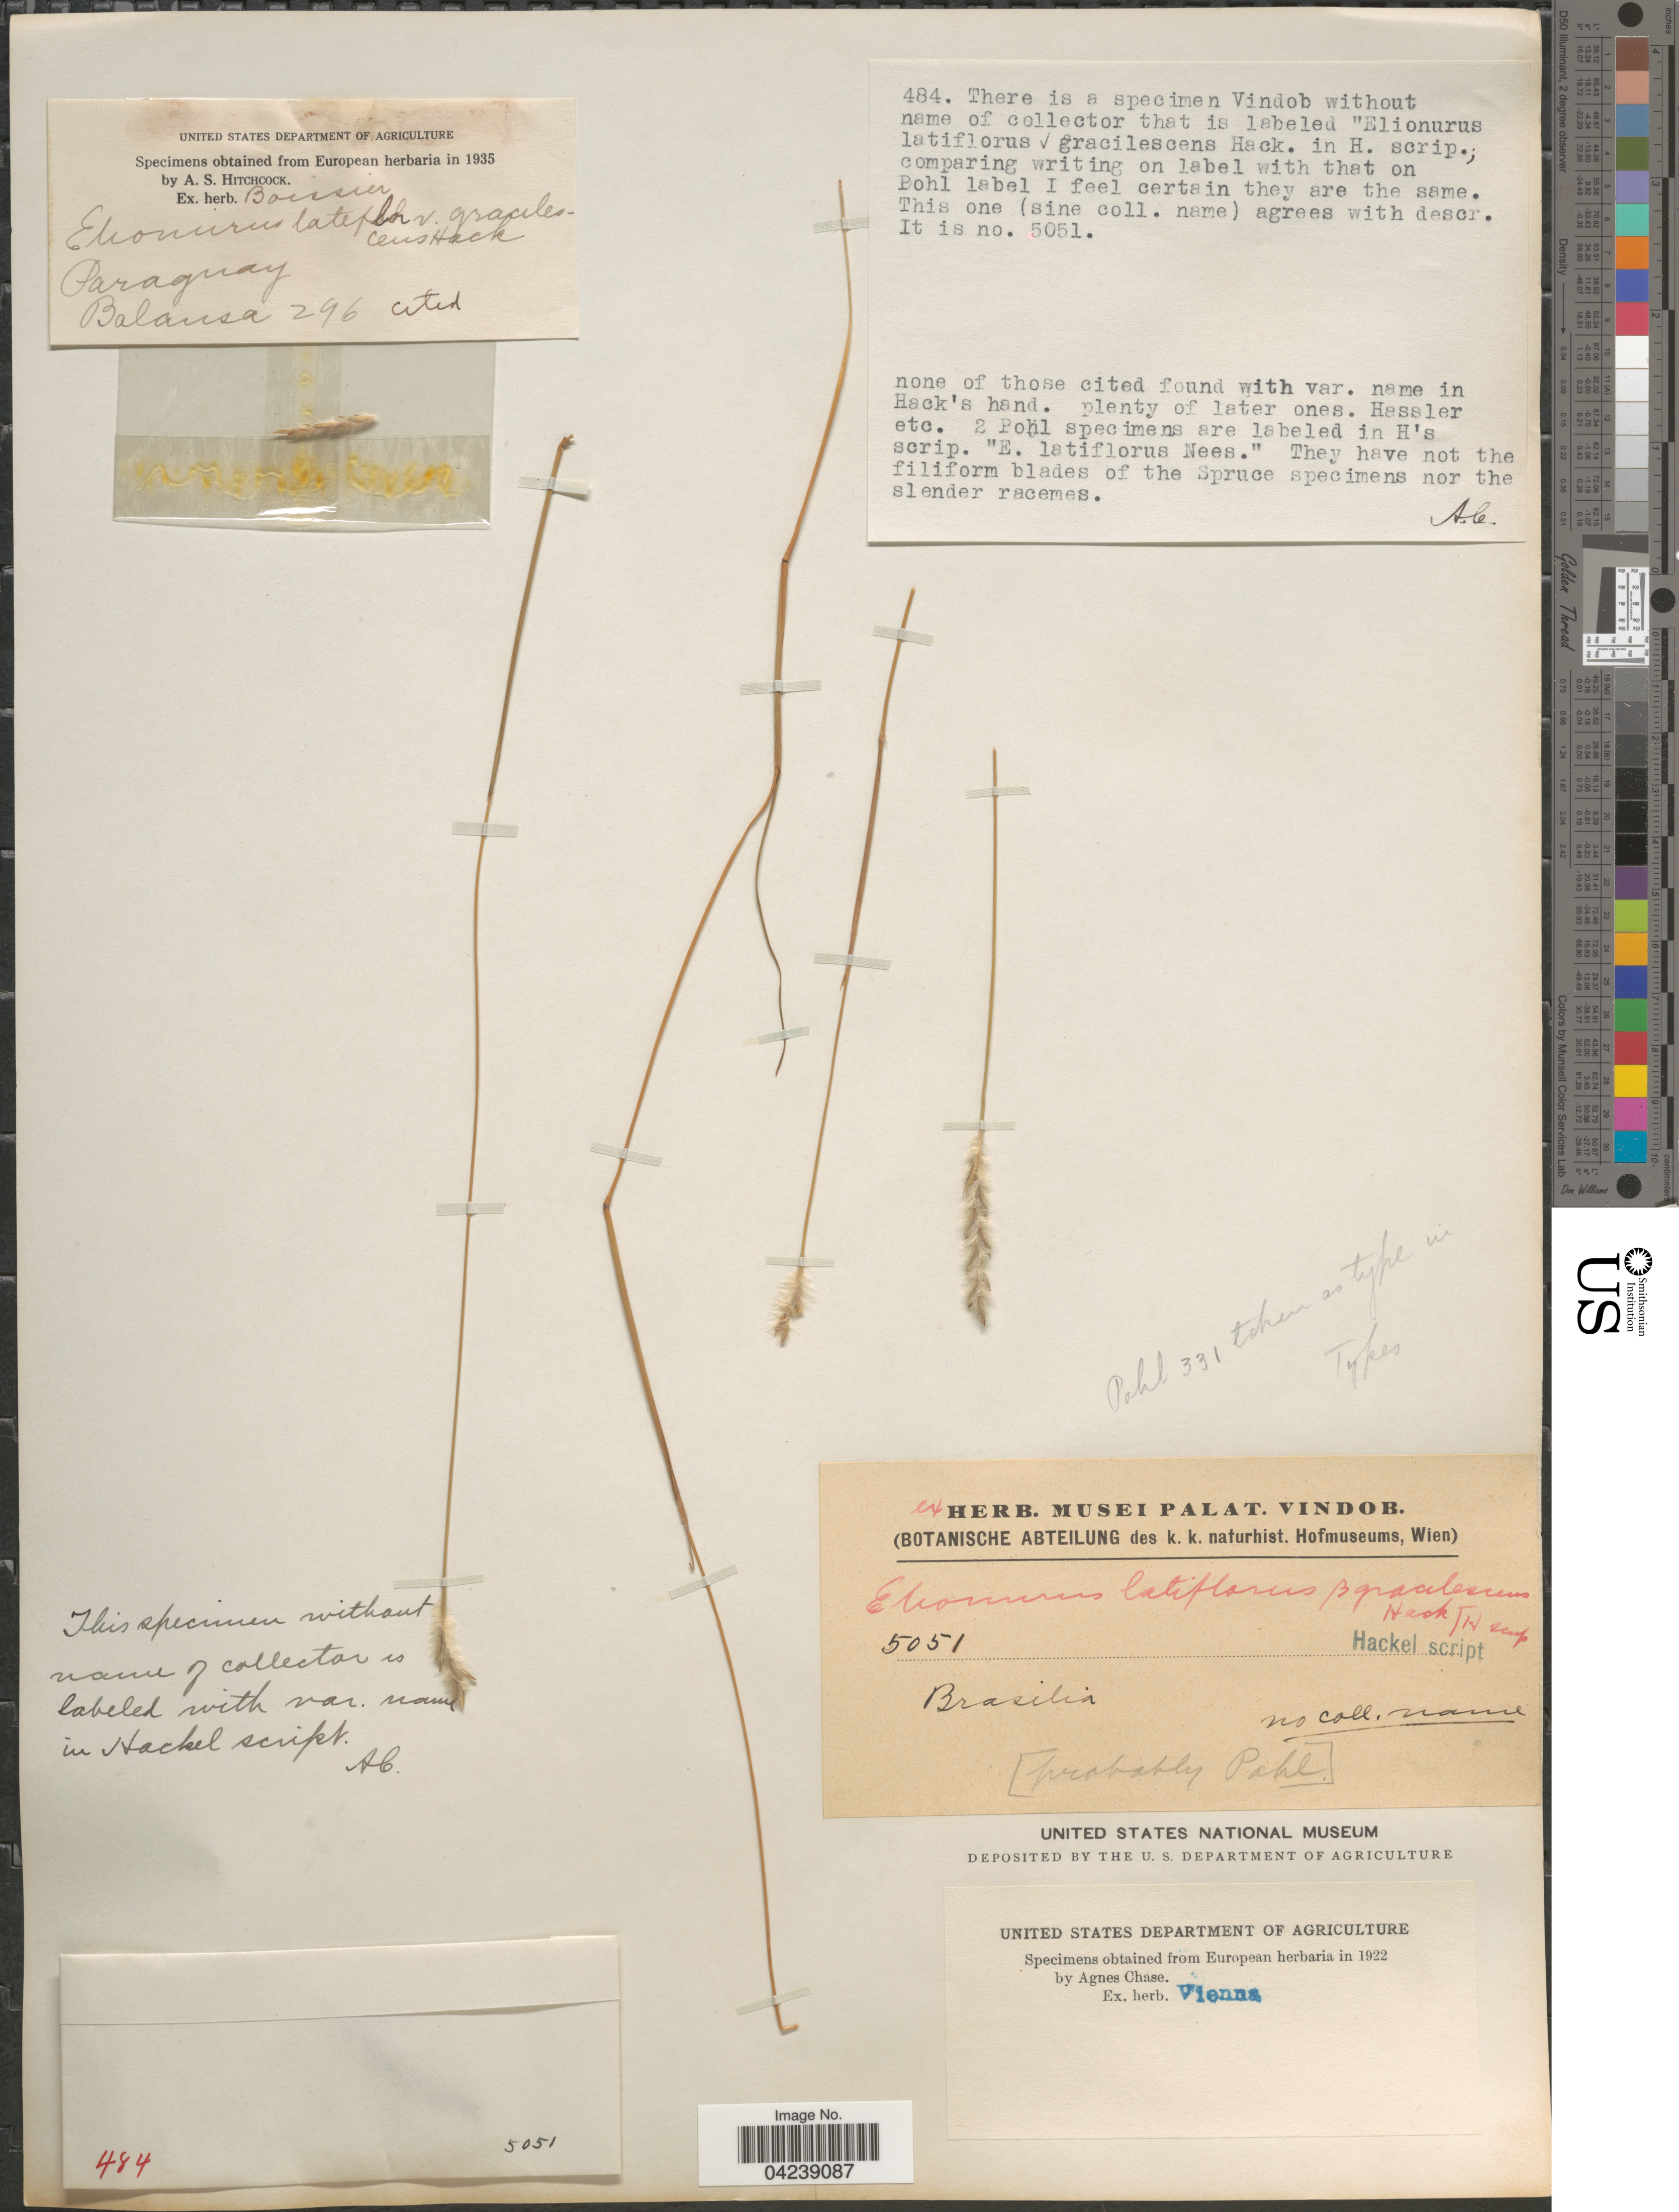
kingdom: Plantae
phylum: Tracheophyta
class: Liliopsida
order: Poales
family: Poaceae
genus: Elionurus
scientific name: Elionurus muticus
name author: (Spreng.) Kuntze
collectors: Ex herb. Musei Palat. Vindob.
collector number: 5051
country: Brazil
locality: Brasilia.